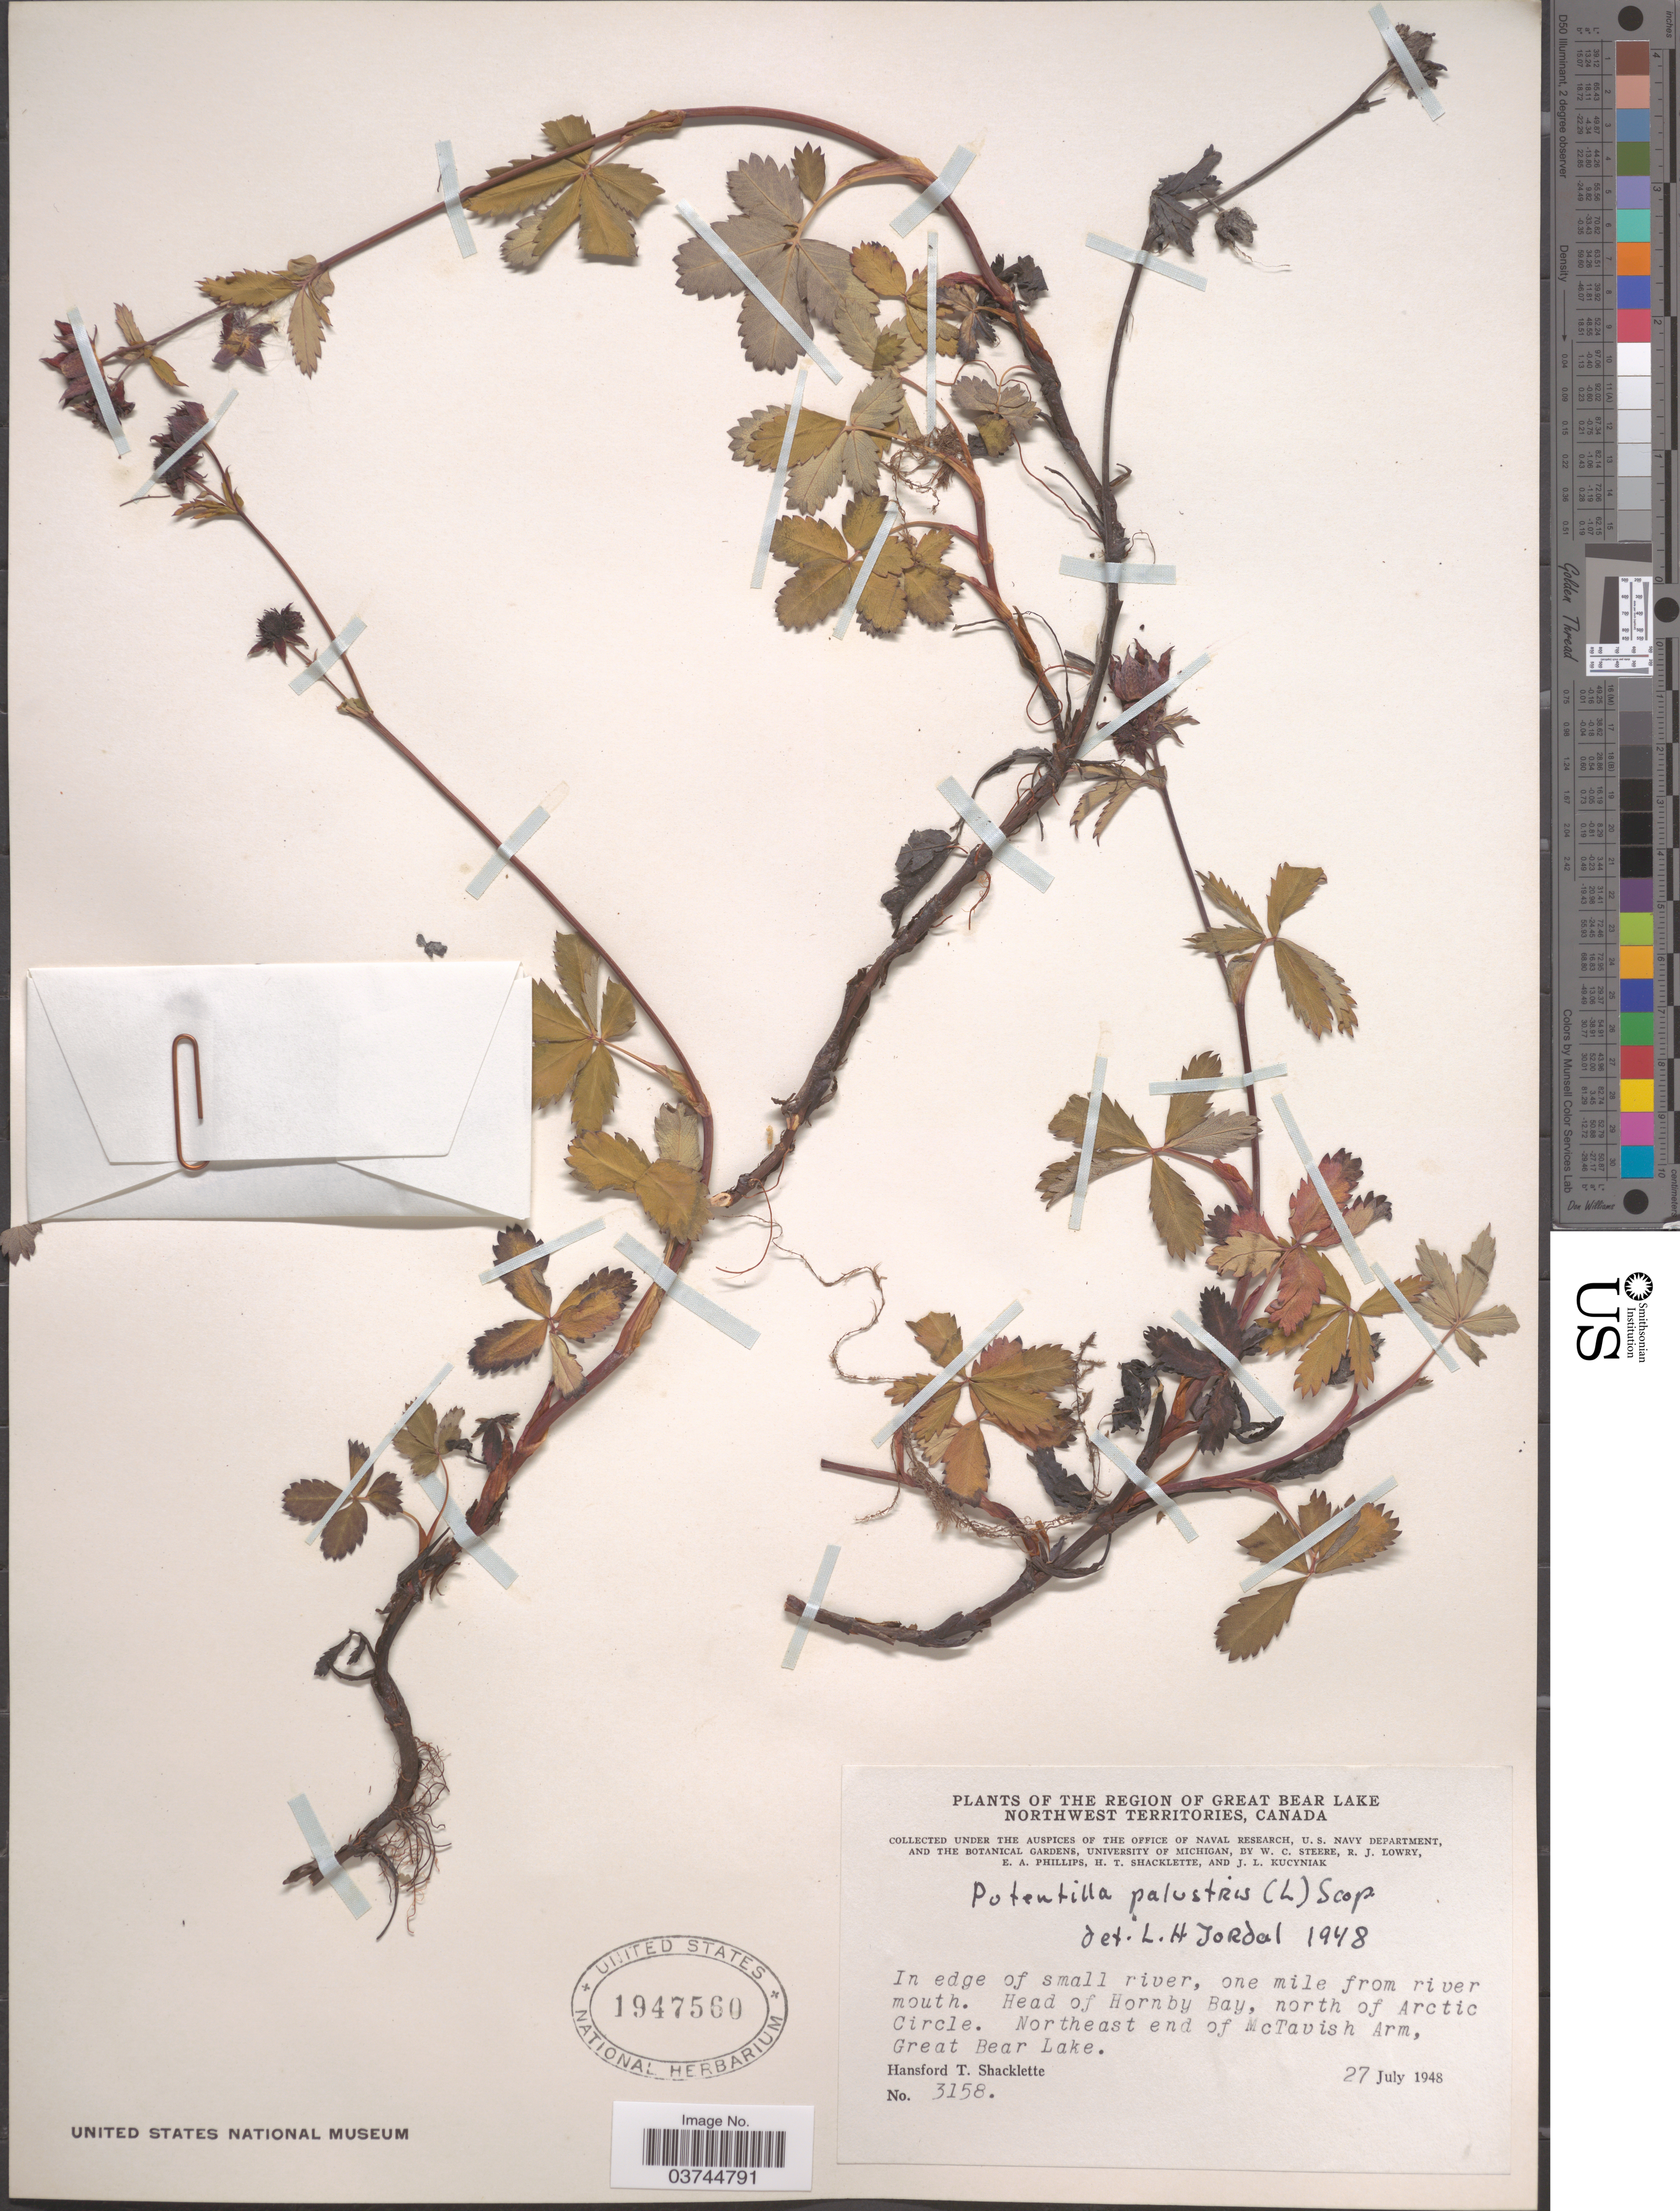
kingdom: Plantae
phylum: Tracheophyta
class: Magnoliopsida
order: Rosales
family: Rosaceae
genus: Comarum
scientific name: Comarum palustre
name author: L.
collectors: W. C. Steere, R. Lowry, E. Phillips, H. Shacklette & J. Kucyniak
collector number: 3158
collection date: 1948-07-27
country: Canada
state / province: Northwest Territories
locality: Region of Great Bear Lake. In edge of small river, one mile from river mouth. Head of Hornby Bay, north of Arctic Circle. Northeast end of McTavish Ar,. Great Bear Lake.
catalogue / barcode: US 1947560